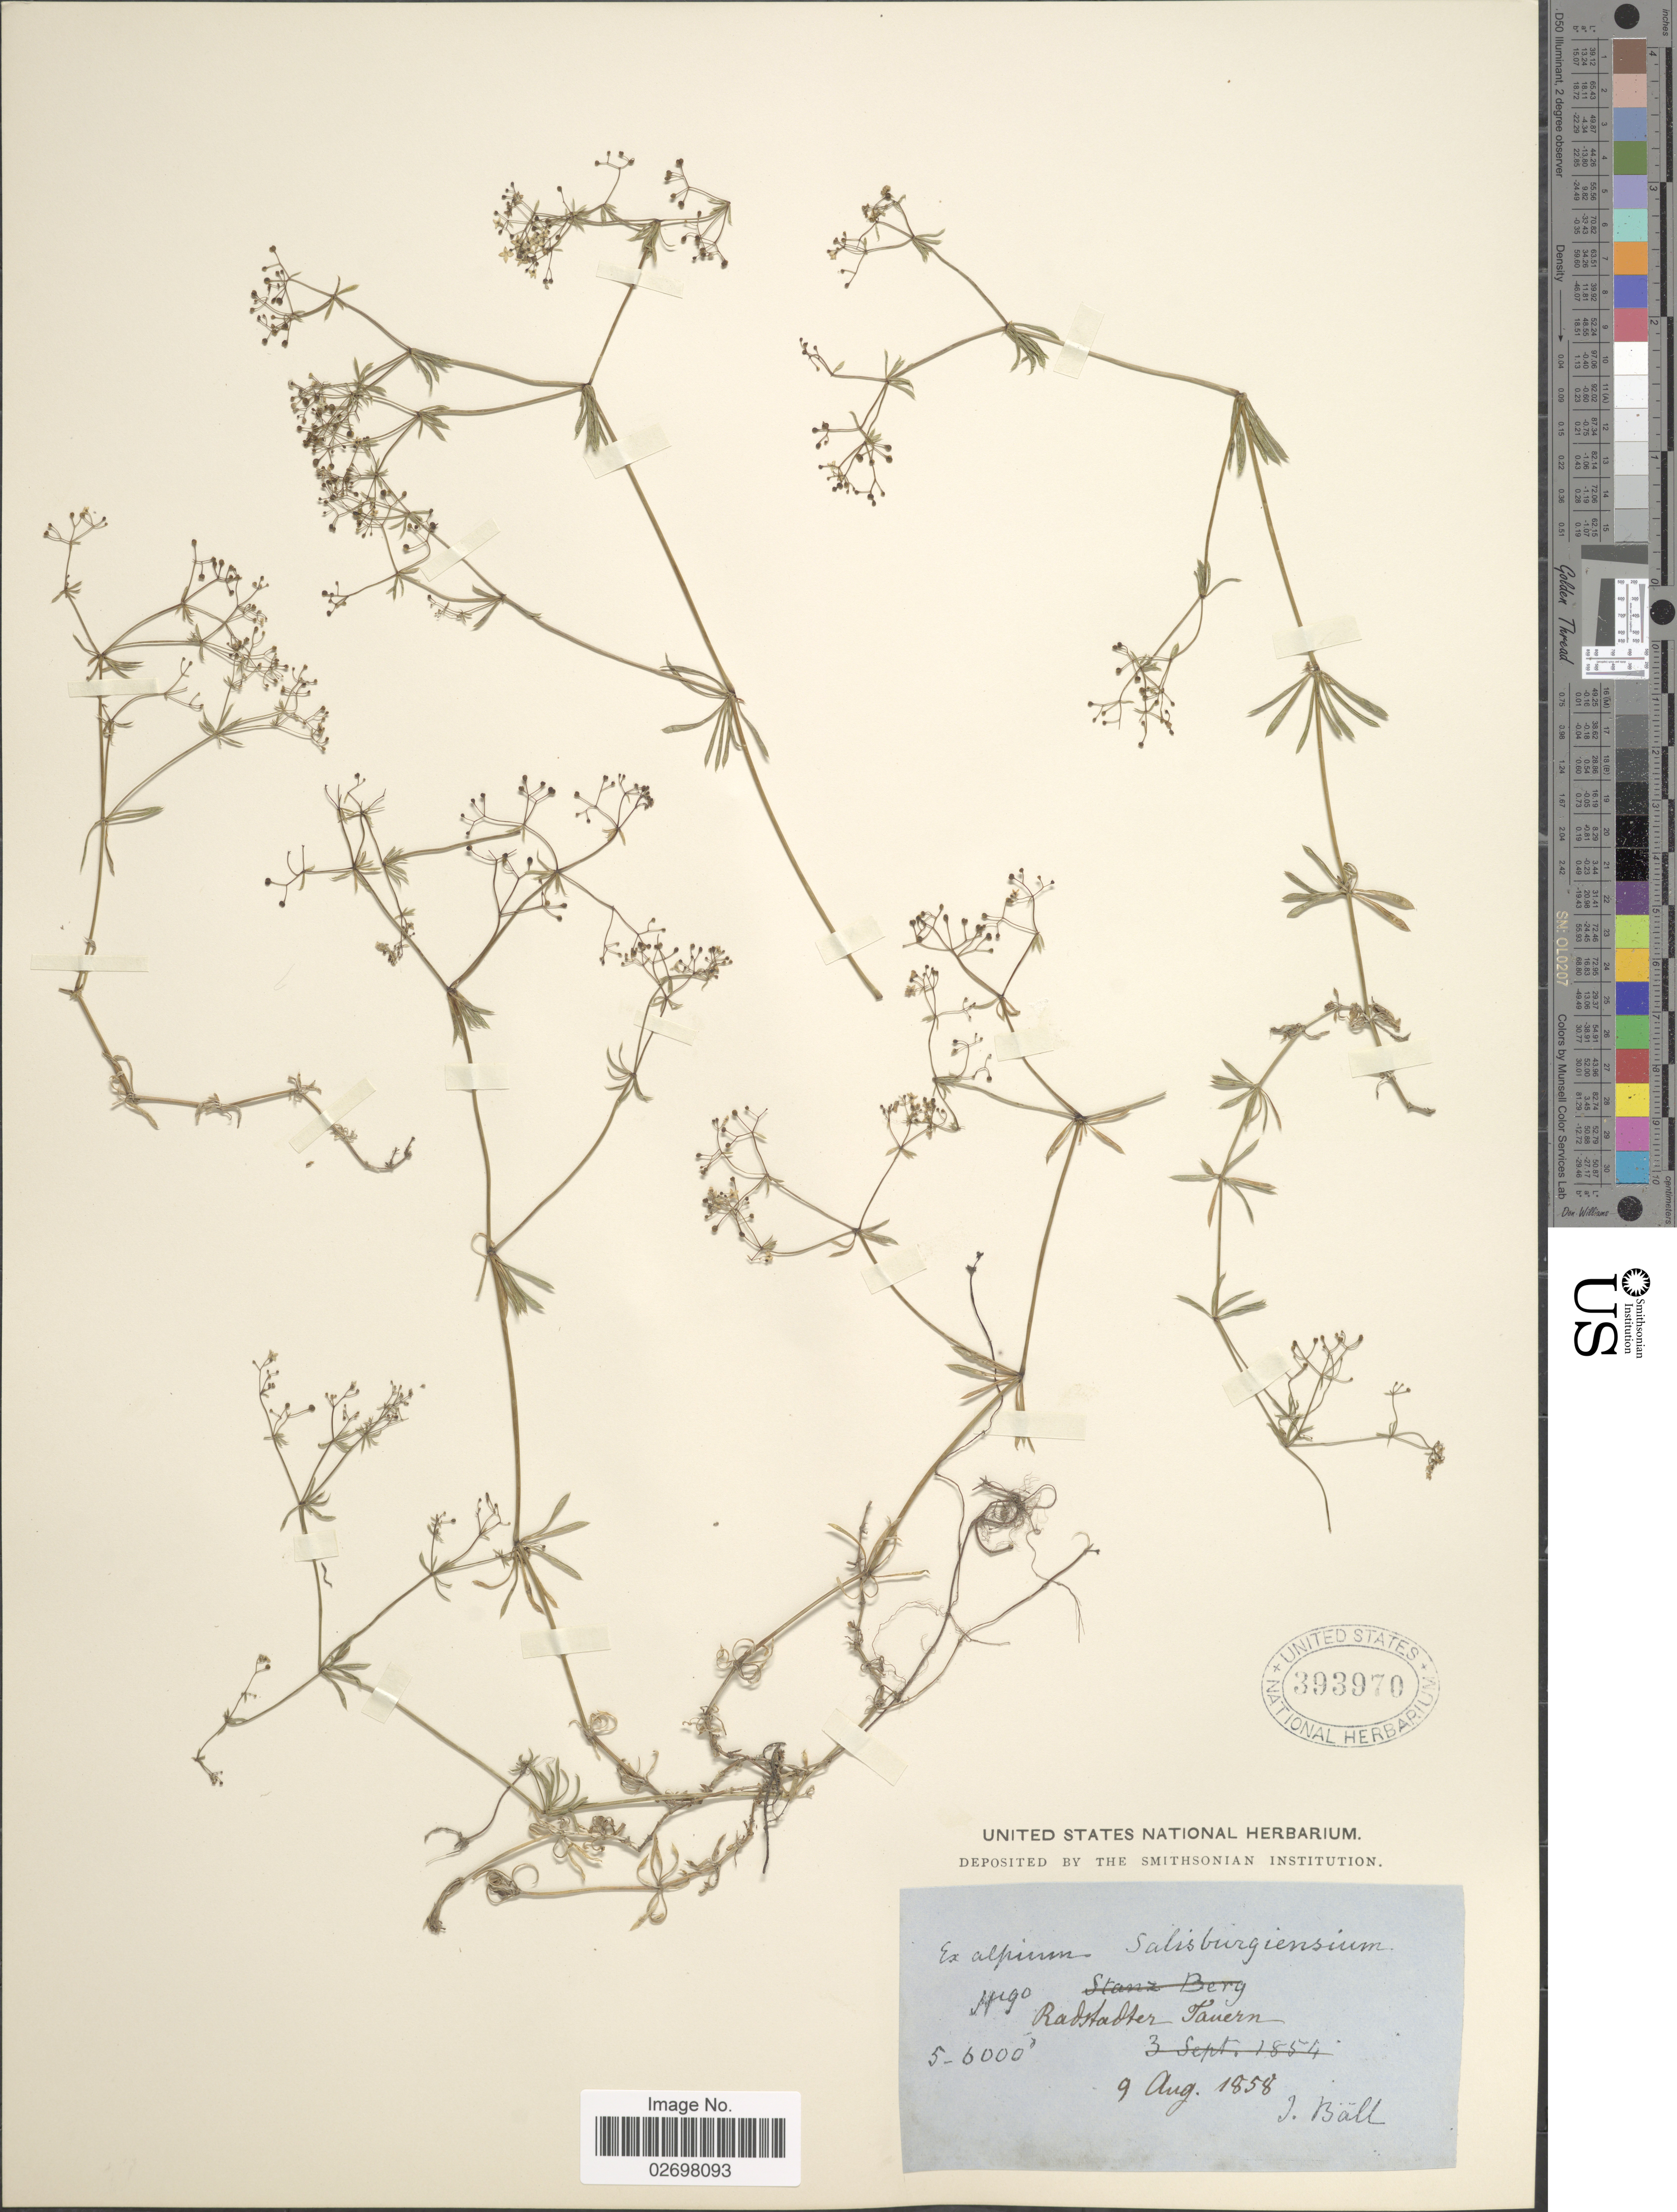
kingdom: Plantae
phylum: Tracheophyta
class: Magnoliopsida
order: Gentianales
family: Rubiaceae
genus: Galium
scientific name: Galium sp.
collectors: J. Ball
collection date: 1858-08-09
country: Austria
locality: Alpibus Salisburgensibus juxtaRadstadter Tauern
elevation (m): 1524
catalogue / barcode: US 393970